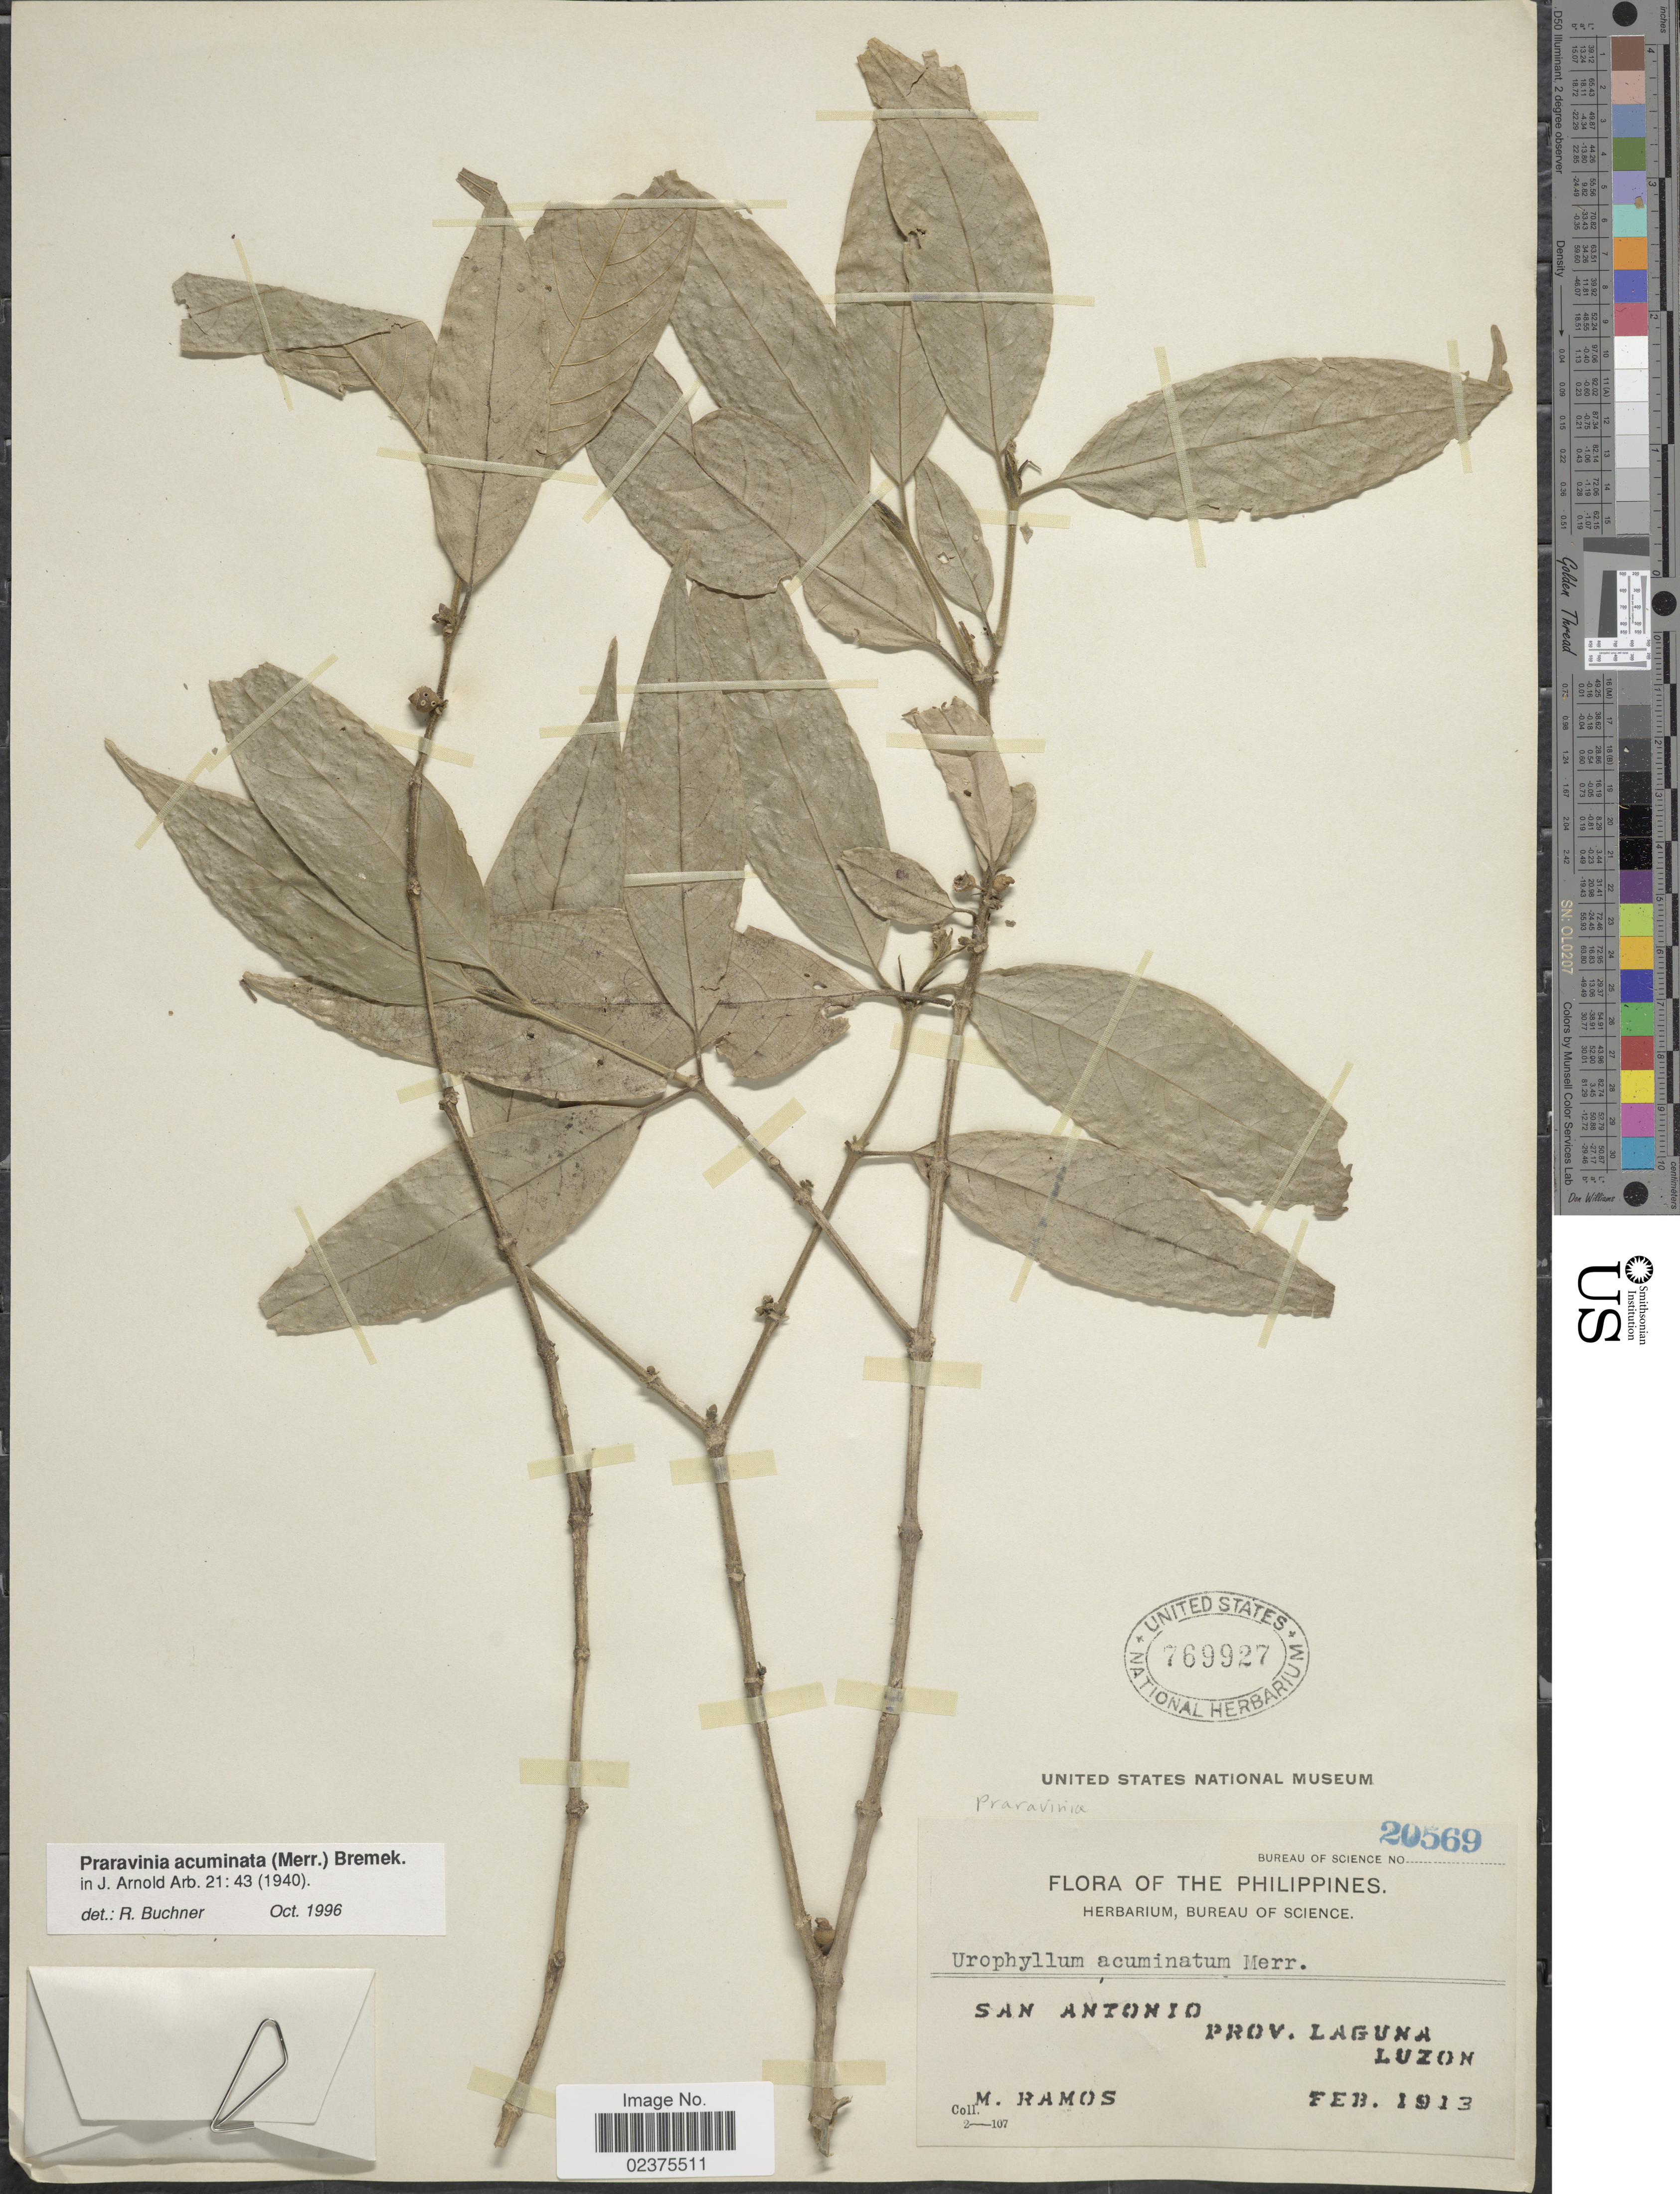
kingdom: Plantae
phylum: Tracheophyta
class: Magnoliopsida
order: Gentianales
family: Rubiaceae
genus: Praravinia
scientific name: Praravinia acuminata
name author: (Merr.) Bremek.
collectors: M. Ramos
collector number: Bureau of Science 20569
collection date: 1913-02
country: Philippines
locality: San Antonio, Prov. Laguna, Luzon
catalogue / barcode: US 769927